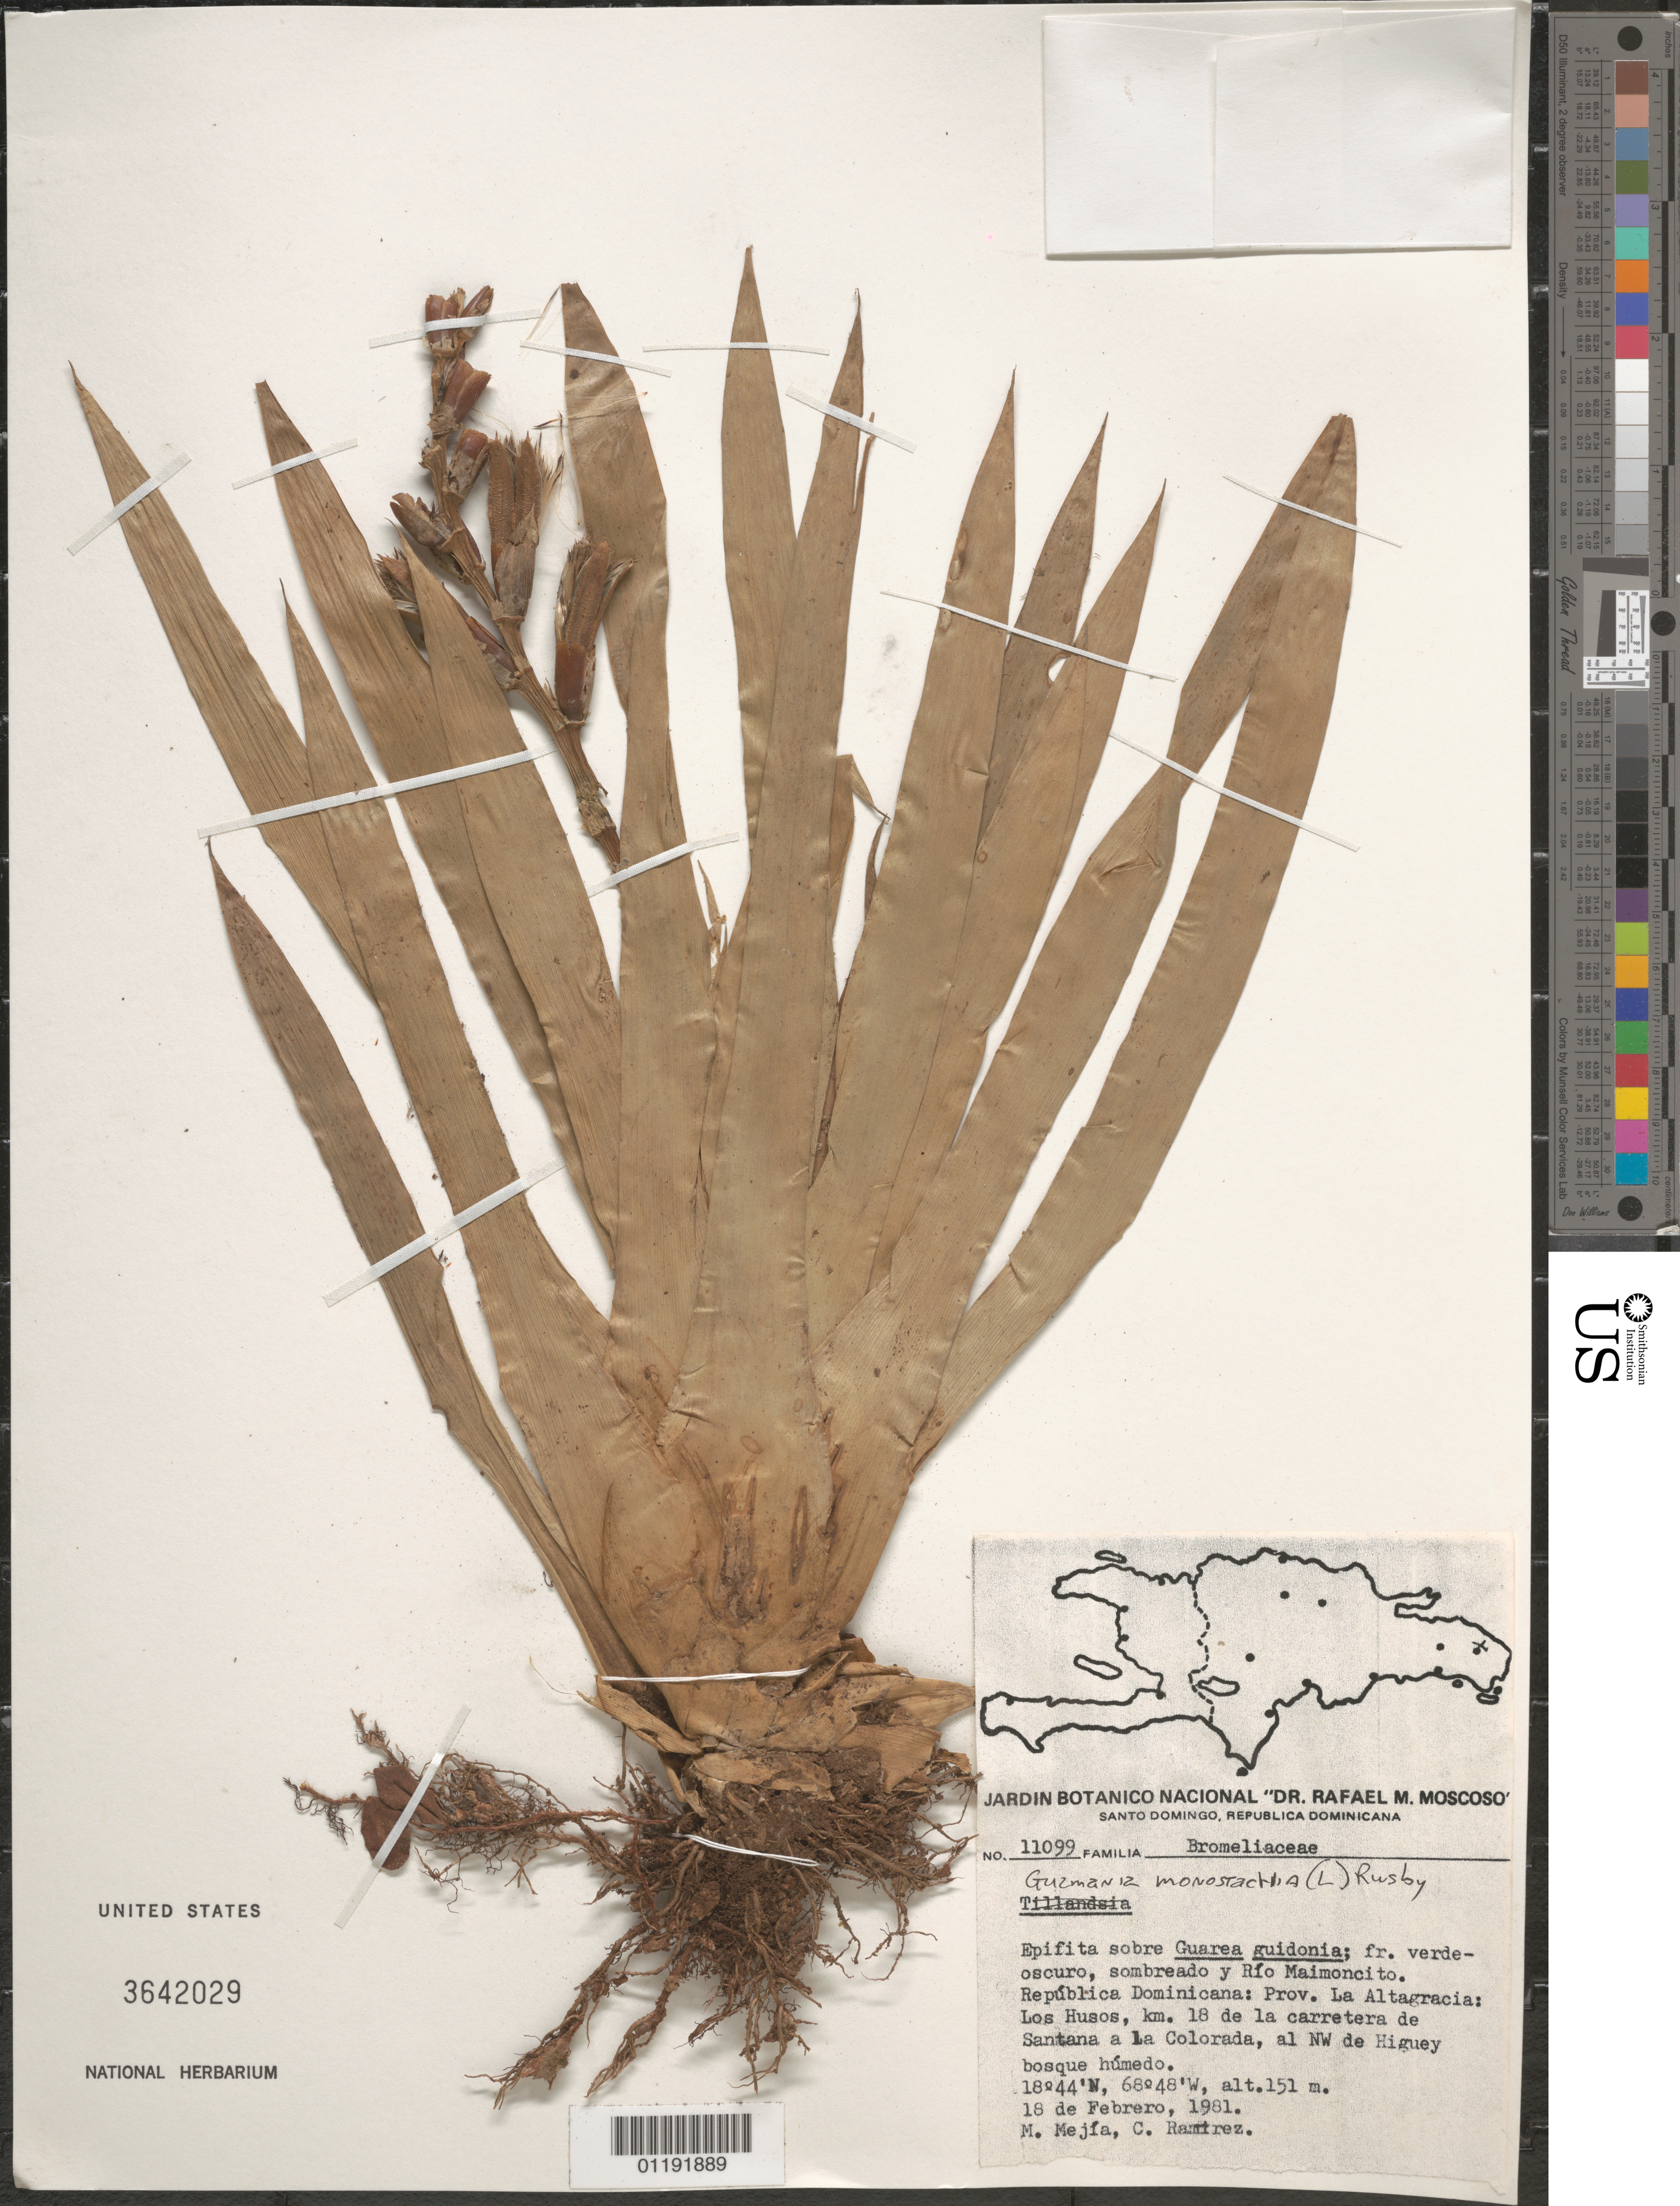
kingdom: Plantae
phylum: Tracheophyta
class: Liliopsida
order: Poales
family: Bromeliaceae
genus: Guzmania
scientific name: Guzmania monostachia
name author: (L.) Rusby ex Mez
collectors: M. Mejia & C. Ramirez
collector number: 11099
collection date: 1981-02-18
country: Dominican Republic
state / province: La Altagracia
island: Hispaniola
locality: Los Husos, km 18 of the road from Santana to La Colorada, NW of Higuey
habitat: shaded, forest, humid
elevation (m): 151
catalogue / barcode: US 3642029